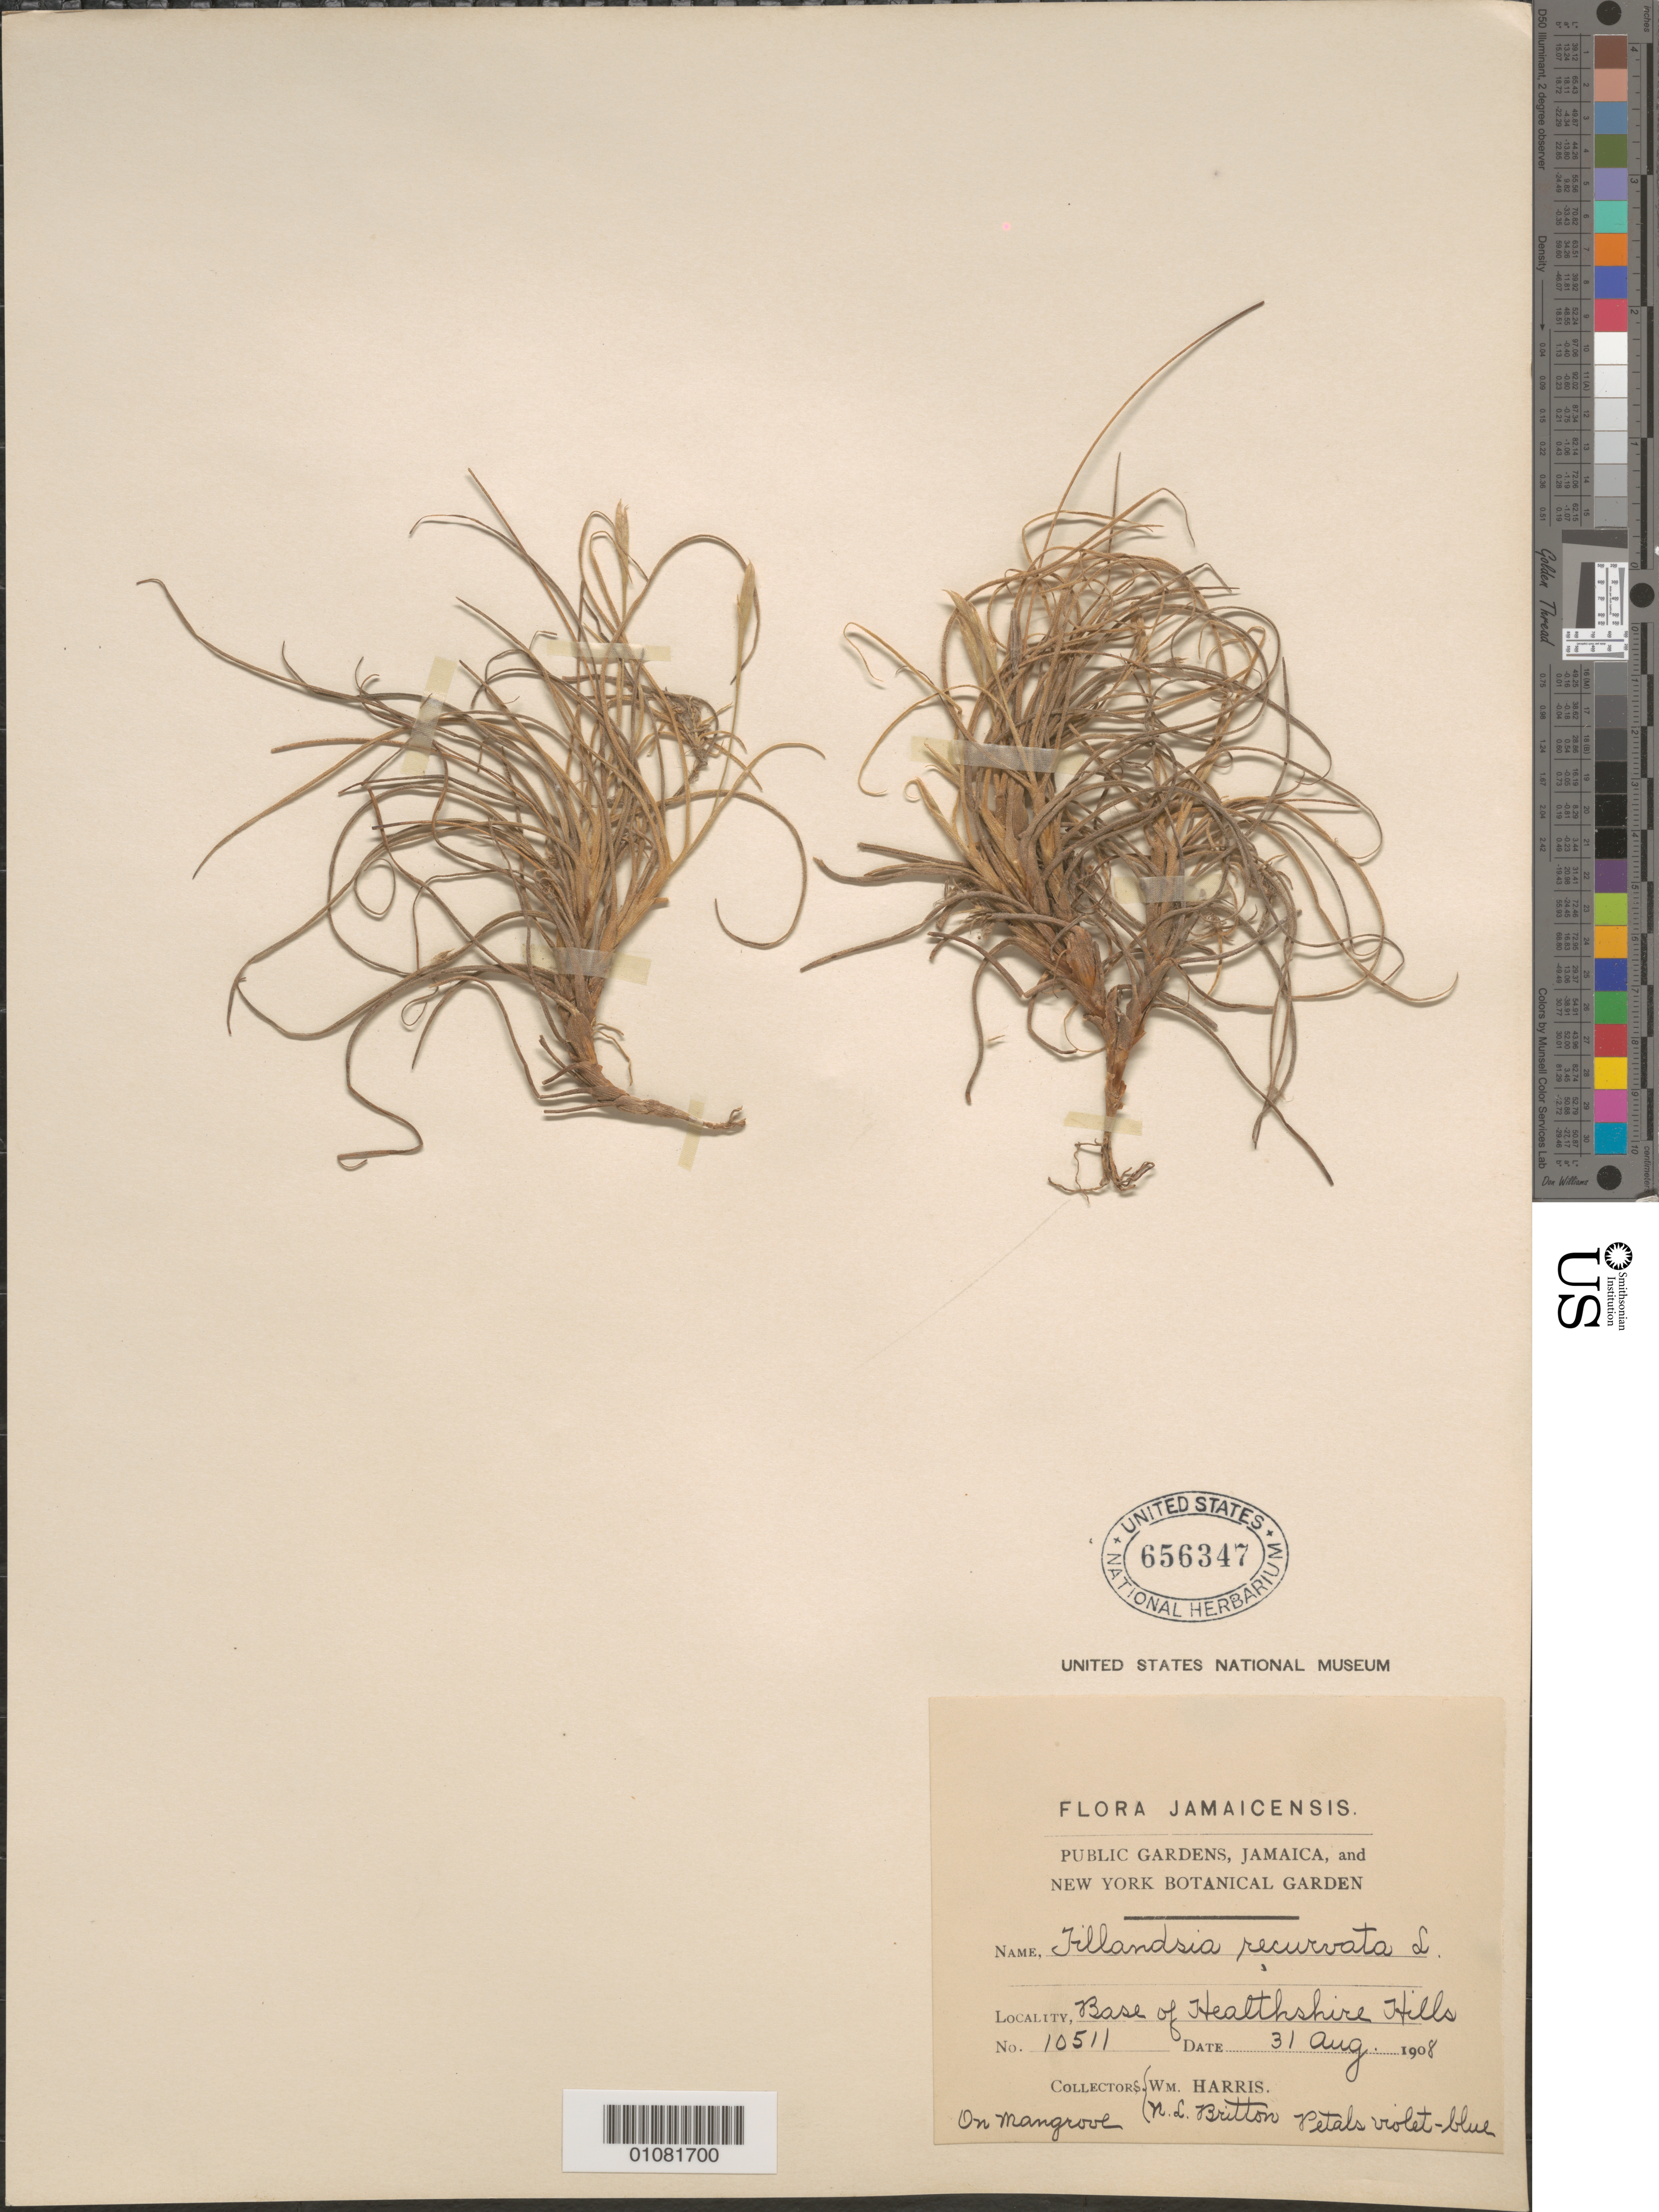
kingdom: Plantae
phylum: Tracheophyta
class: Liliopsida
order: Poales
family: Bromeliaceae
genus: Tillandsia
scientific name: Tillandsia recurvata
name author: L.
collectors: W. Harris & N. Britton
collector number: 10511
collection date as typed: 31 Aug 1908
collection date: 1908-08-31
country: Jamaica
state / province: Saint Catherine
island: Jamaica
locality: Base of Healthshire Hills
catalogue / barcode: US 656347